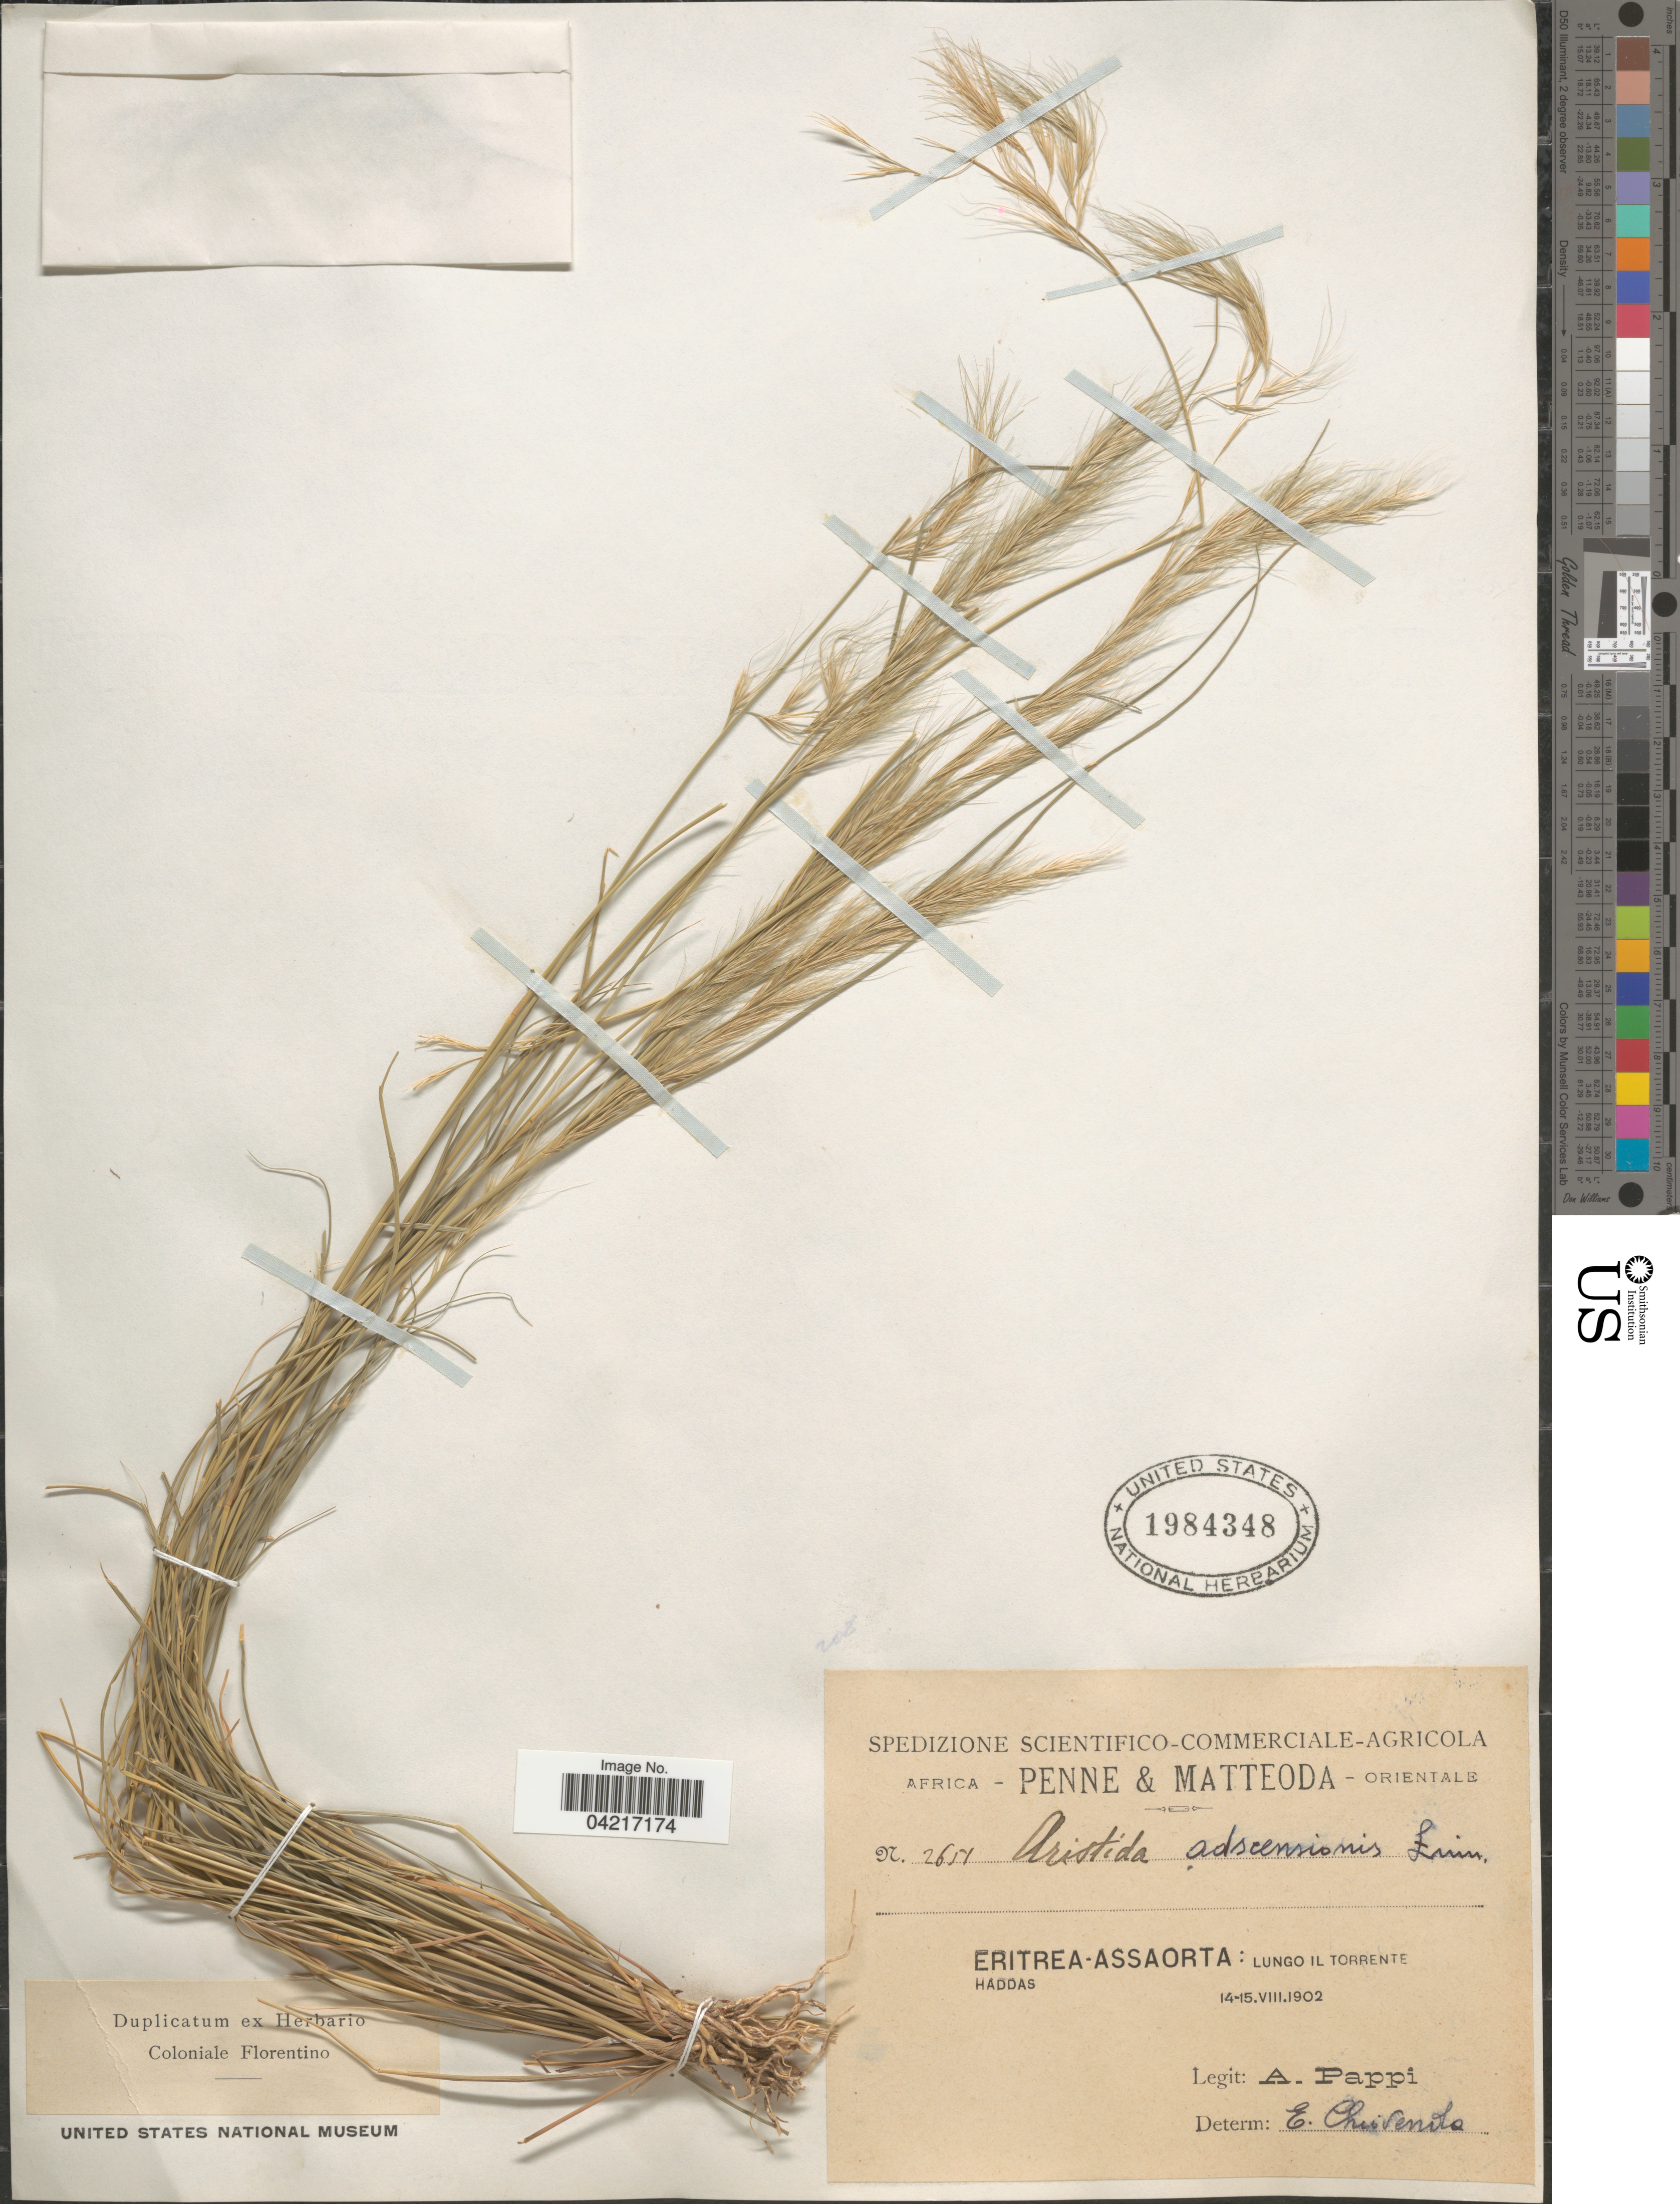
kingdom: Plantae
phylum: Tracheophyta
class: Liliopsida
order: Poales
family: Poaceae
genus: Aristida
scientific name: Aristida adscensionis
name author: L.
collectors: A. Pappi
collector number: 2651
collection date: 1902-08-14/1902-08-15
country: Eritrea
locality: Africa - Orientale. Eritrea-Assaorta: Lungo Il Torrente. Haddas.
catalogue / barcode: US 1984348